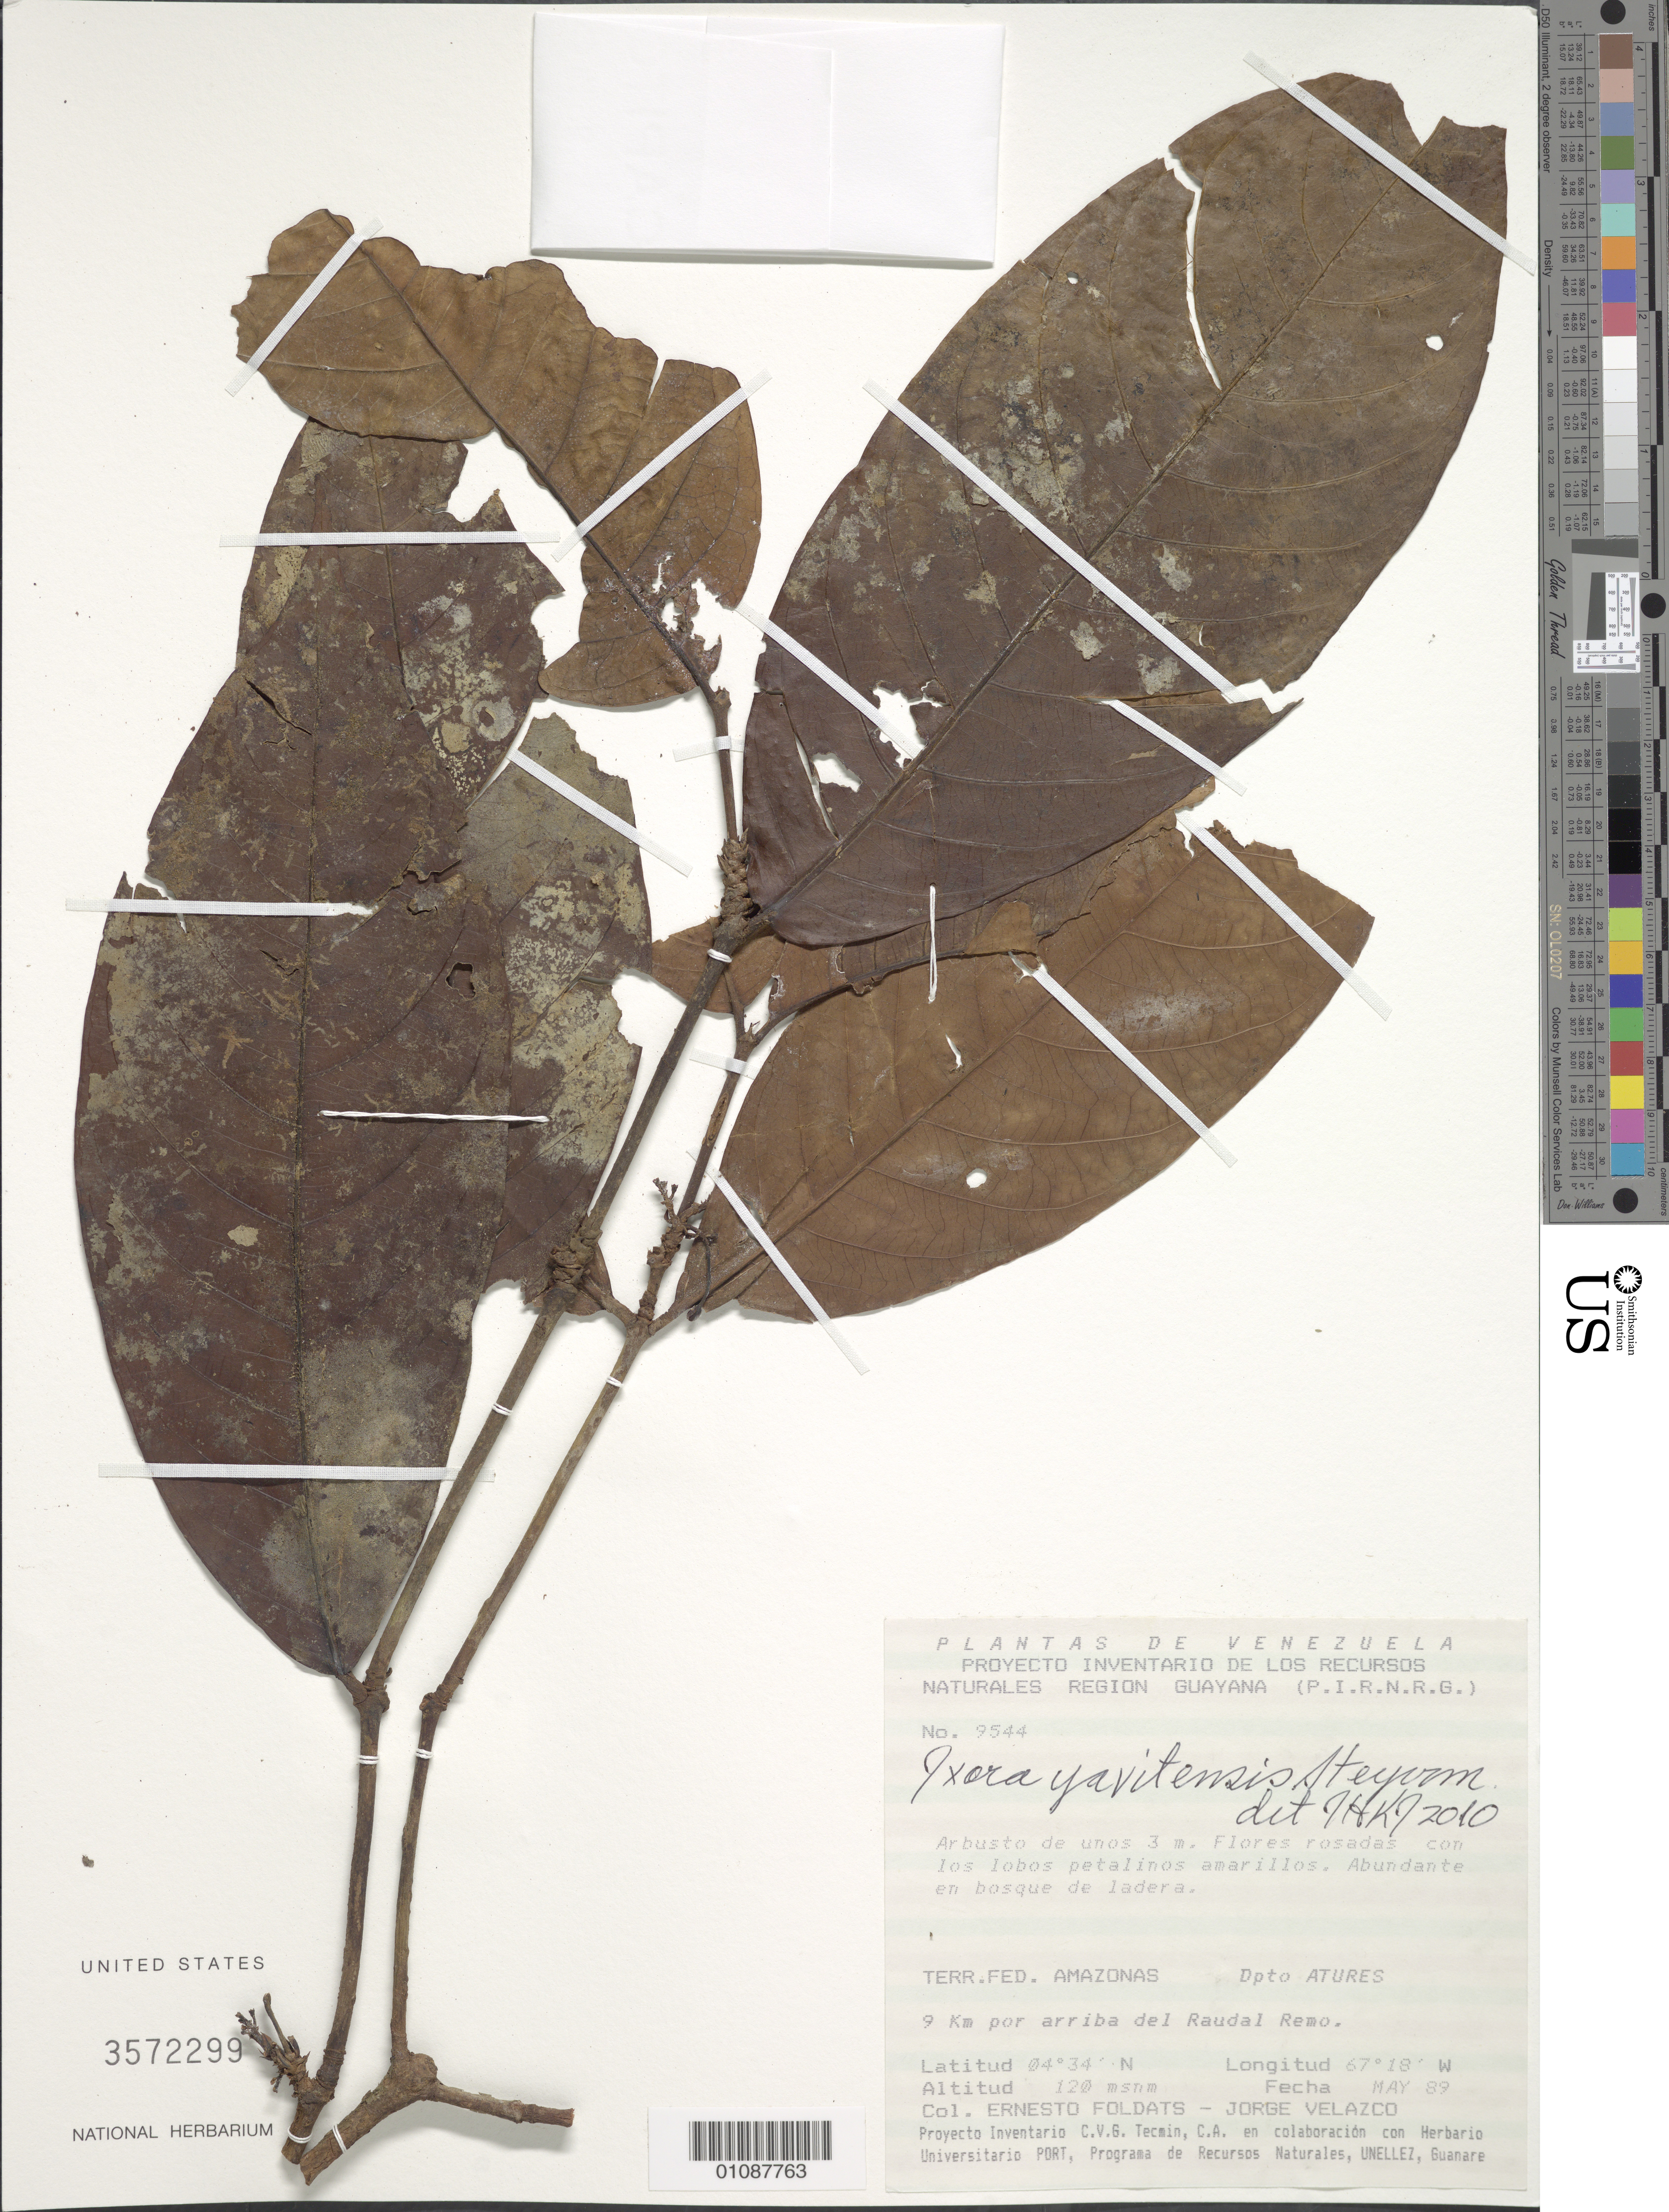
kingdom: Plantae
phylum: Tracheophyta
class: Magnoliopsida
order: Gentianales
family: Rubiaceae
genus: Ixora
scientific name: Ixora yavitensis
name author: Steyerm.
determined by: Kirkbride, J. H.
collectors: E. Foldats & J. Velazco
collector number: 9544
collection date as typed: May-89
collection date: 1989-05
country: Venezuela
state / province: Amazonas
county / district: Atures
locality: Raudal Remo, 9 km por arriba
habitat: Bosque de ladera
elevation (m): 120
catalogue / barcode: US 3572299